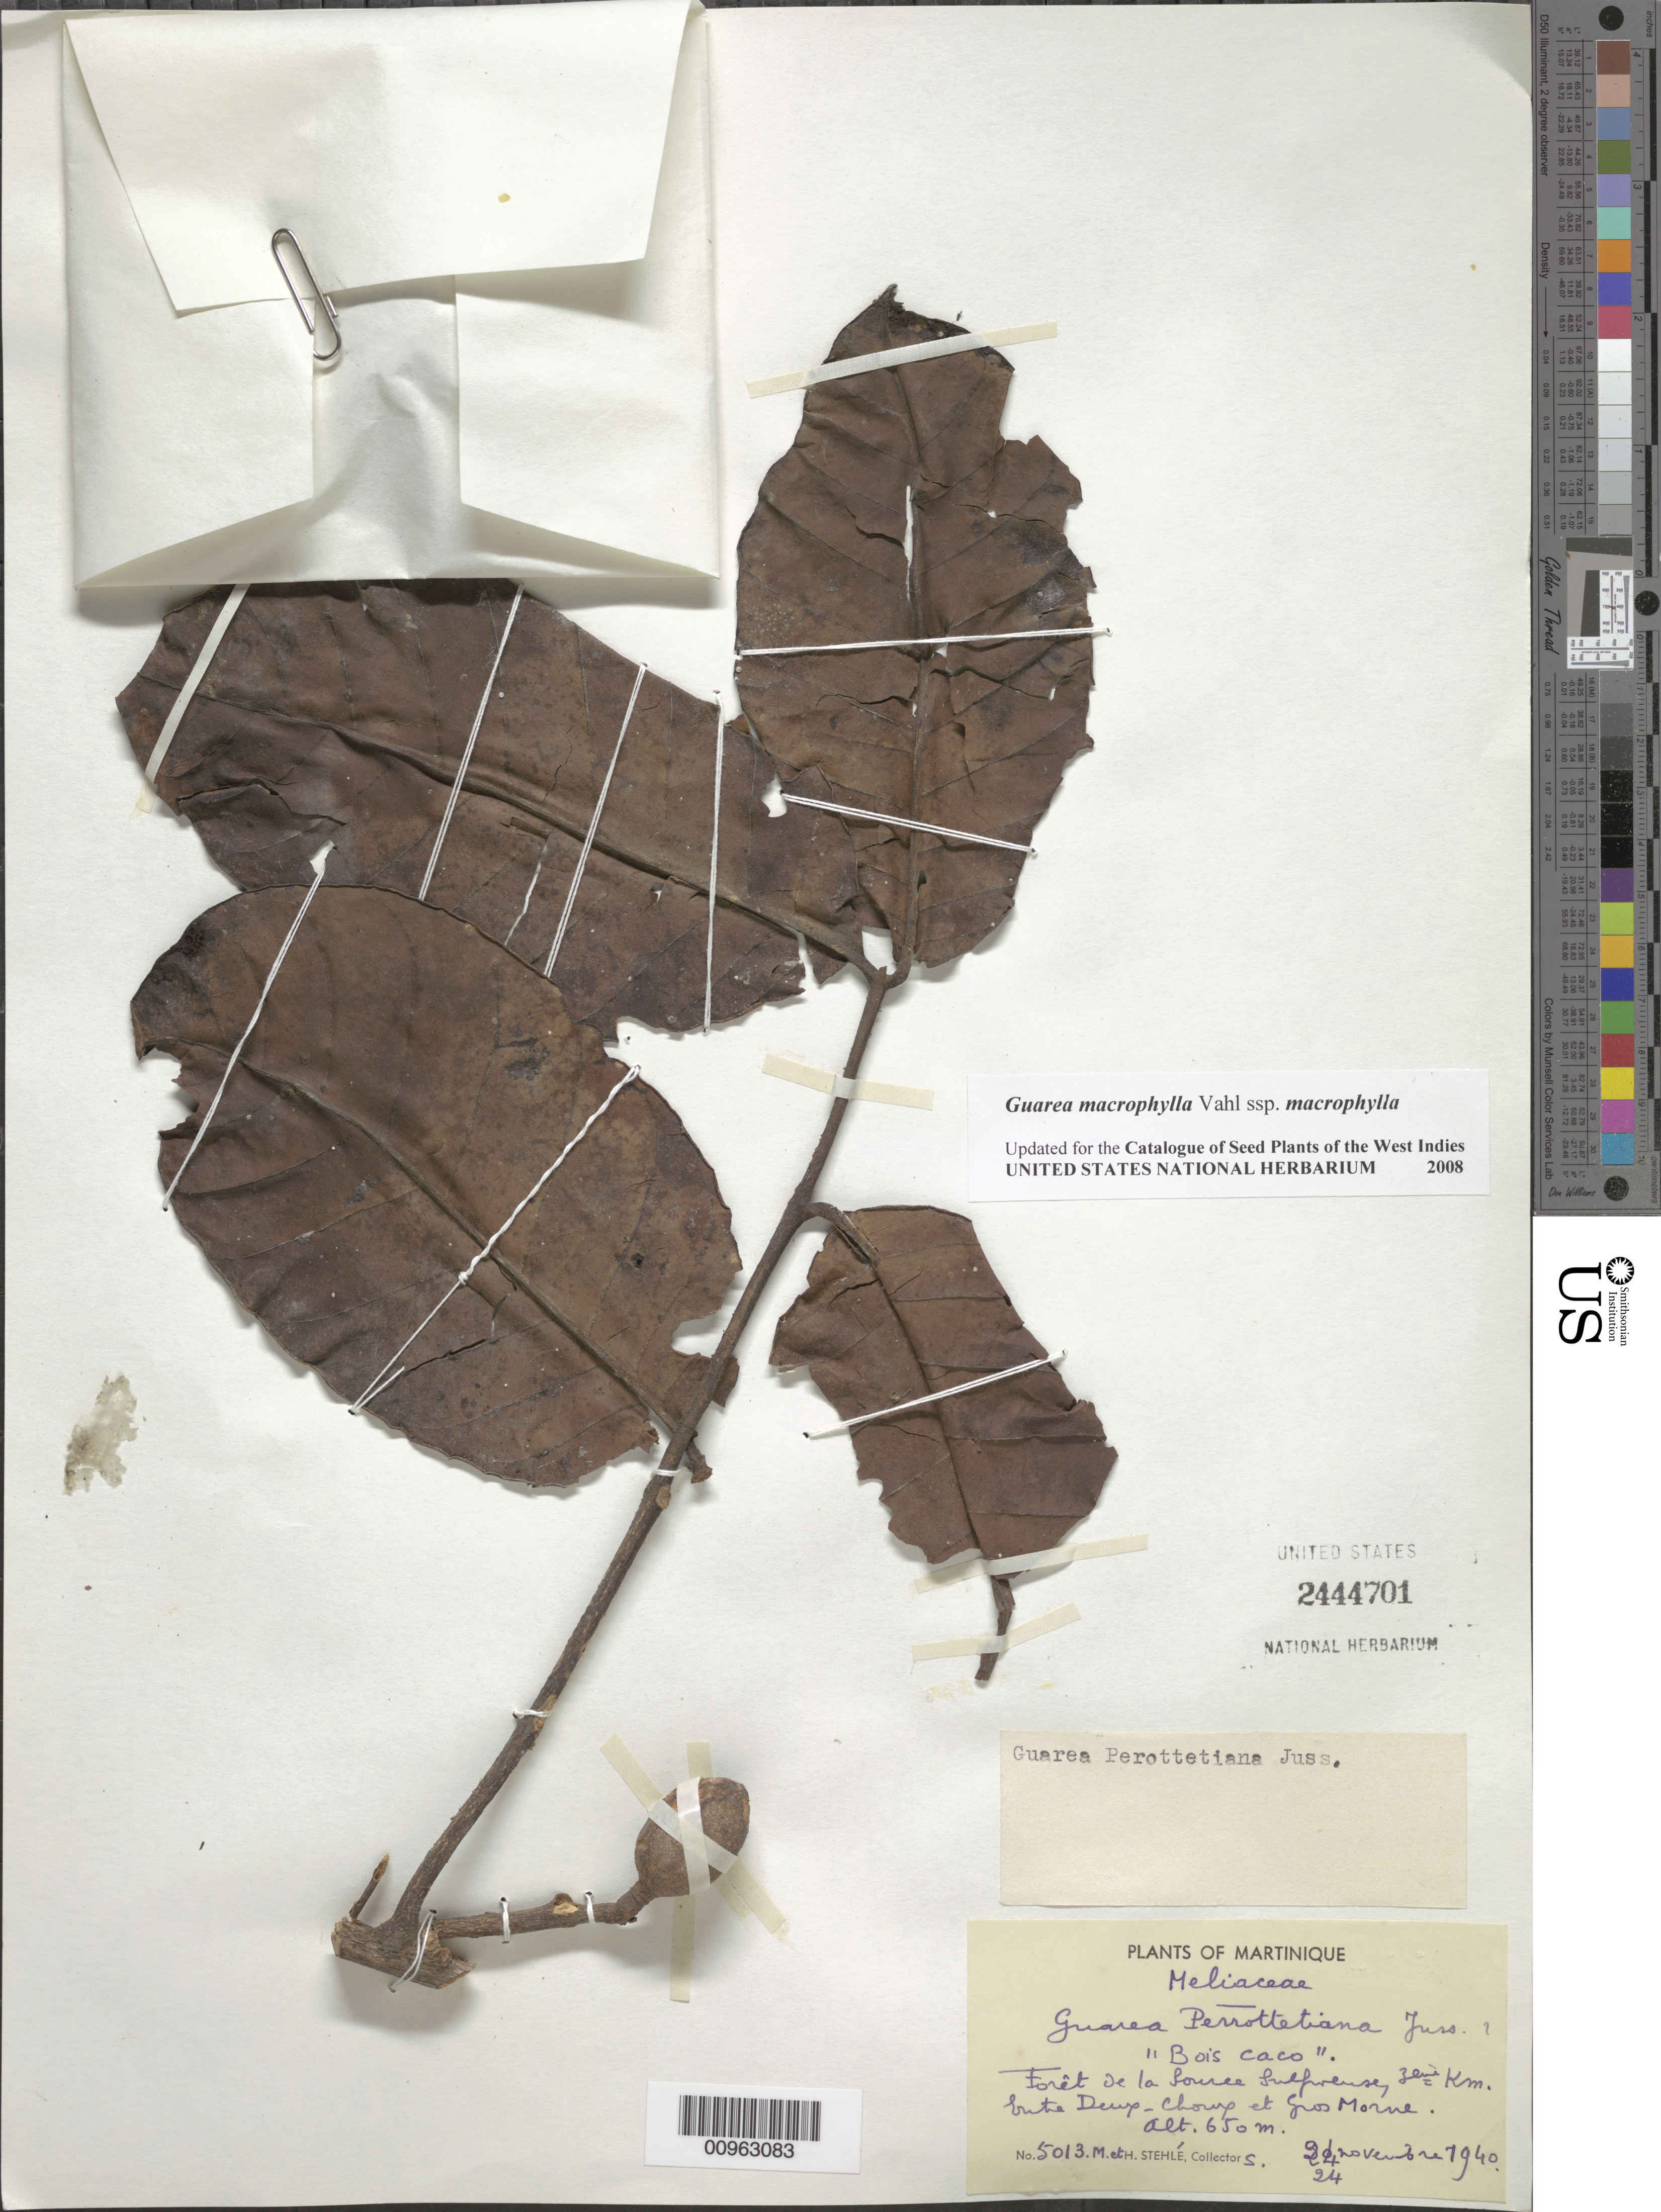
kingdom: Plantae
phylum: Tracheophyta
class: Magnoliopsida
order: Sapindales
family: Meliaceae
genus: Guarea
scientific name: Guarea macrophylla subsp. macrophylla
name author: Vahl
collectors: H. Stehlé & M. Stehlé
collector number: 5013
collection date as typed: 24 Nov 1940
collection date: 1940-11-24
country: Martinique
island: Martinique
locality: Forêt de la Source "Sulfrense" 30 km entre Deux-Chaux et Gros Morne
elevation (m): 650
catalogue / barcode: US 2444701